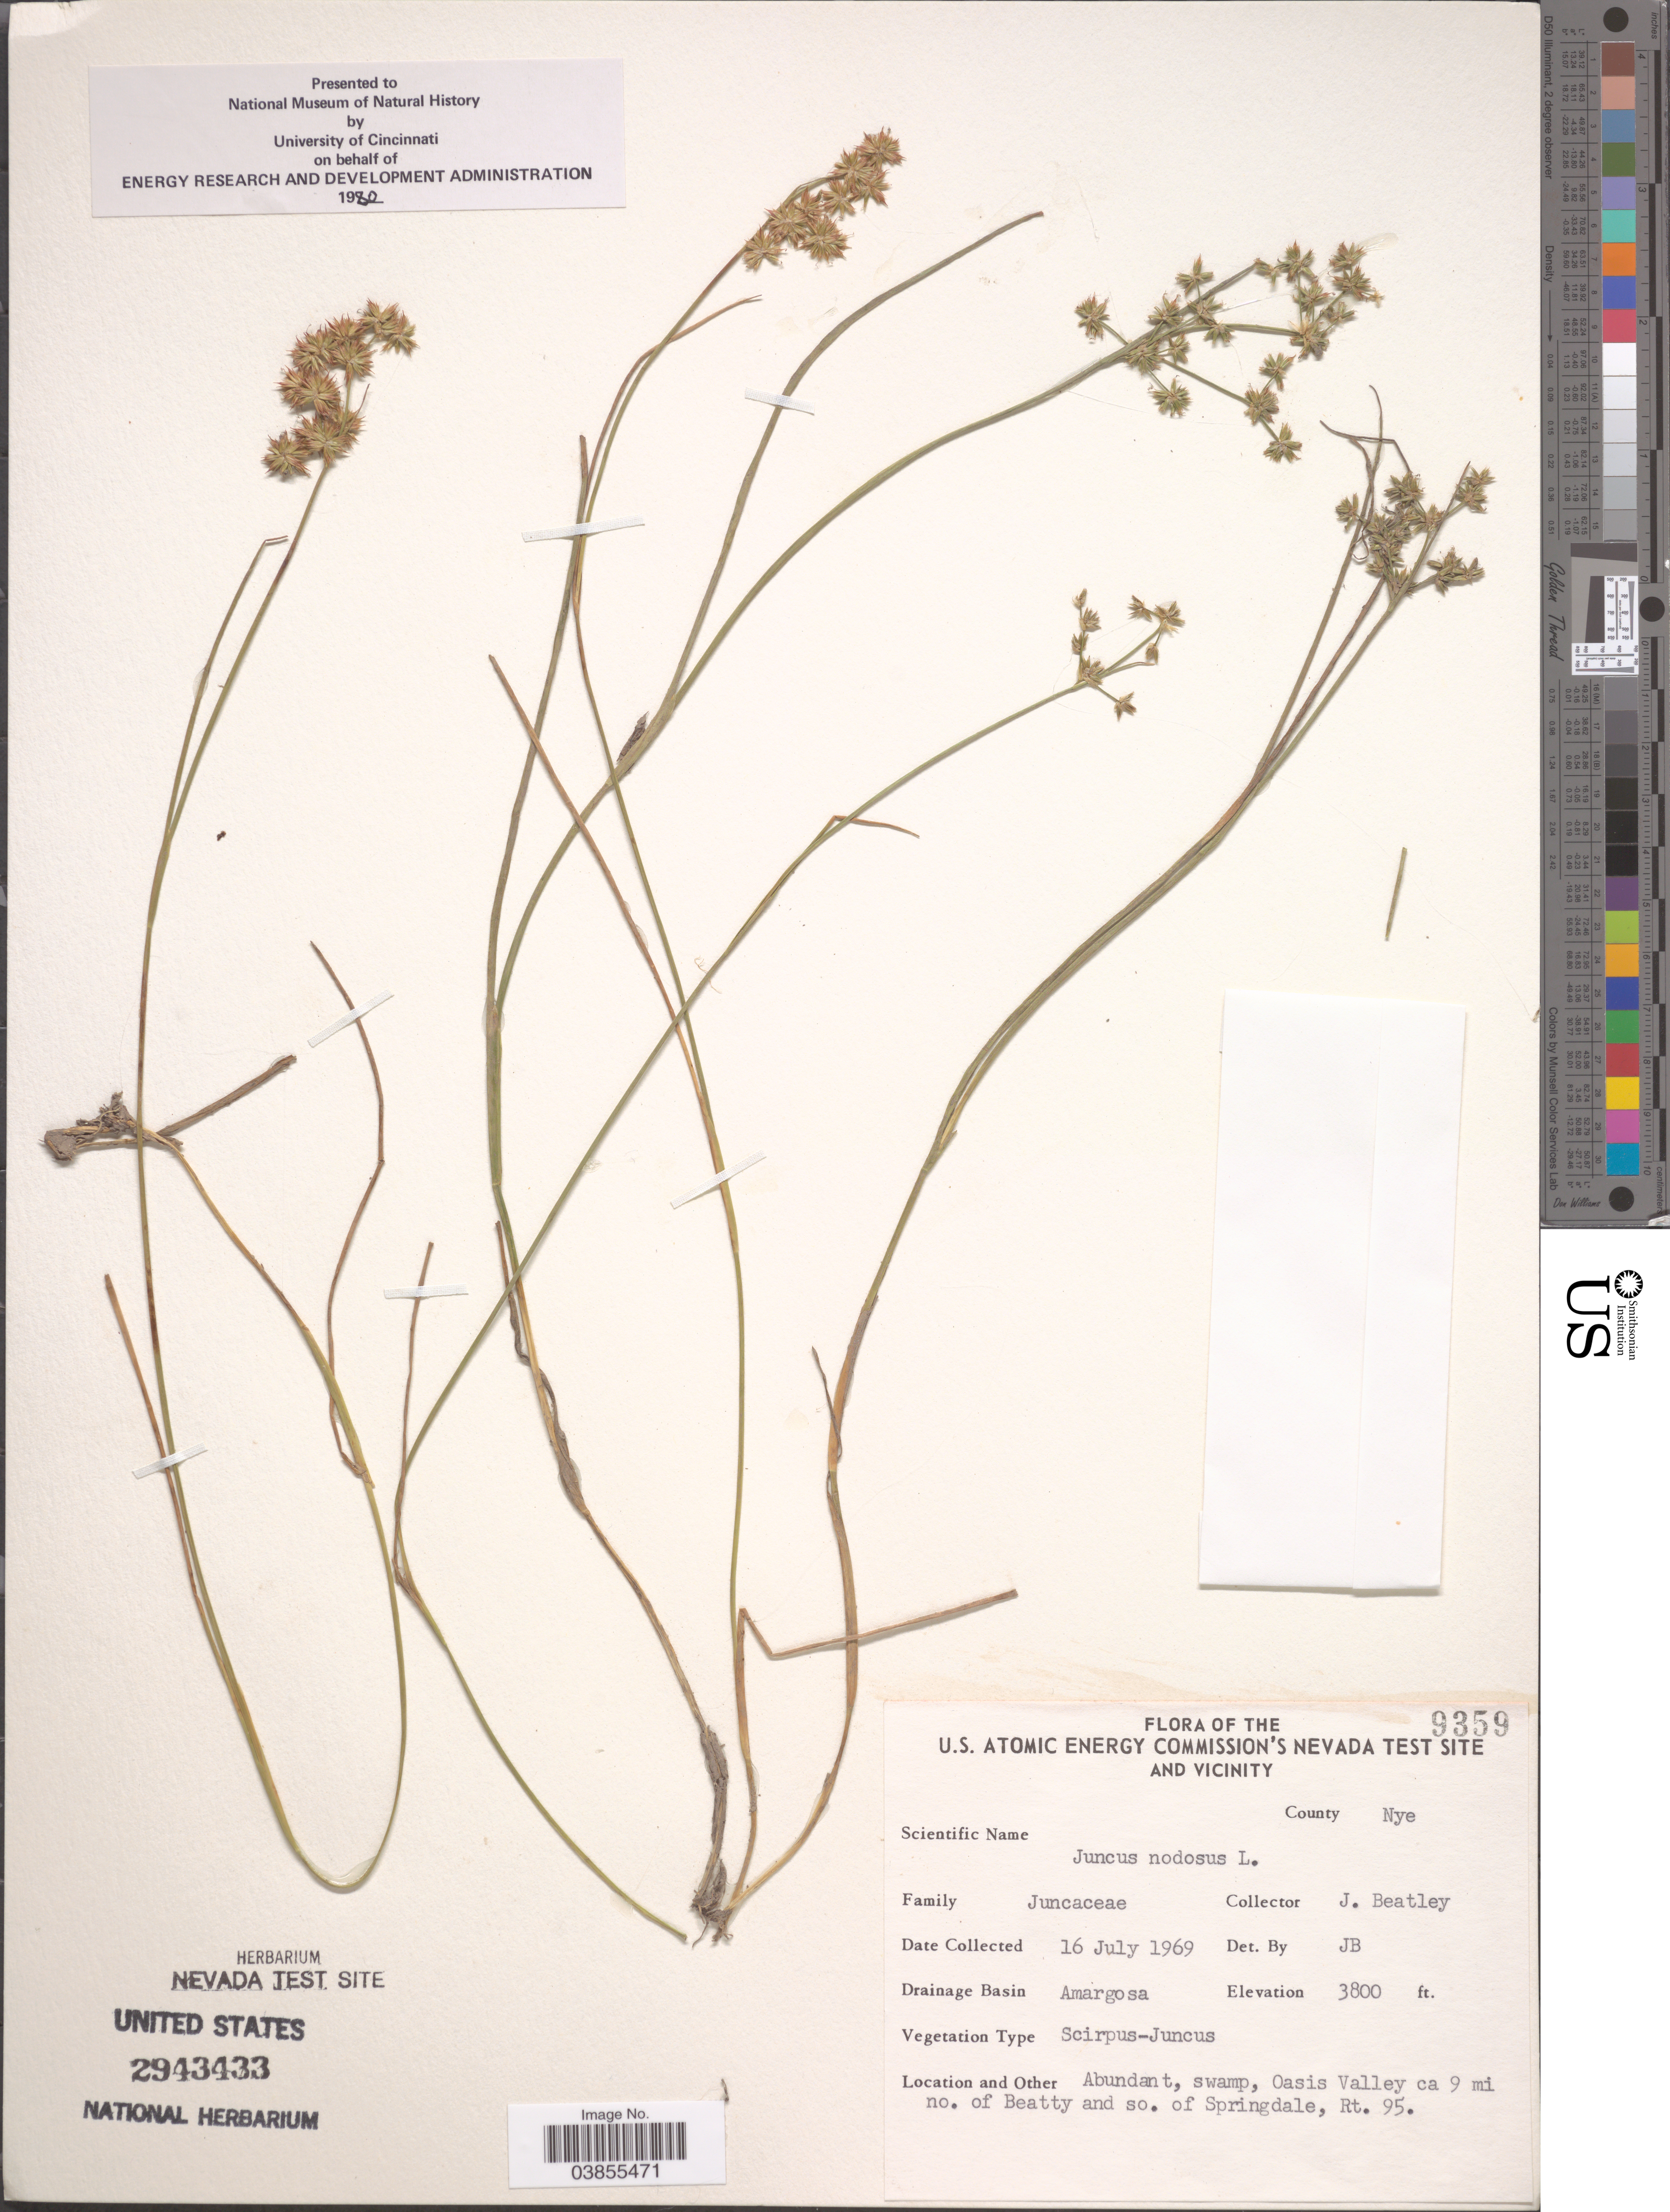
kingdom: Plantae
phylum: Tracheophyta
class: Liliopsida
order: Poales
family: Juncaceae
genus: Juncus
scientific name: Juncus nodosus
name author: L.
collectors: J. C. Beatley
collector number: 9359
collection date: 1969-07-16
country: United States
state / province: Nevada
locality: U.S. Atomic Energy Commission's Nevada Test Site and vicinity. County Nye. Drainage Basin Amargosa. Oasis Valley ca 9 mi no. of Beatty and so. of Springdale, Rt. 95.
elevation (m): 1158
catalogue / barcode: US 2943433